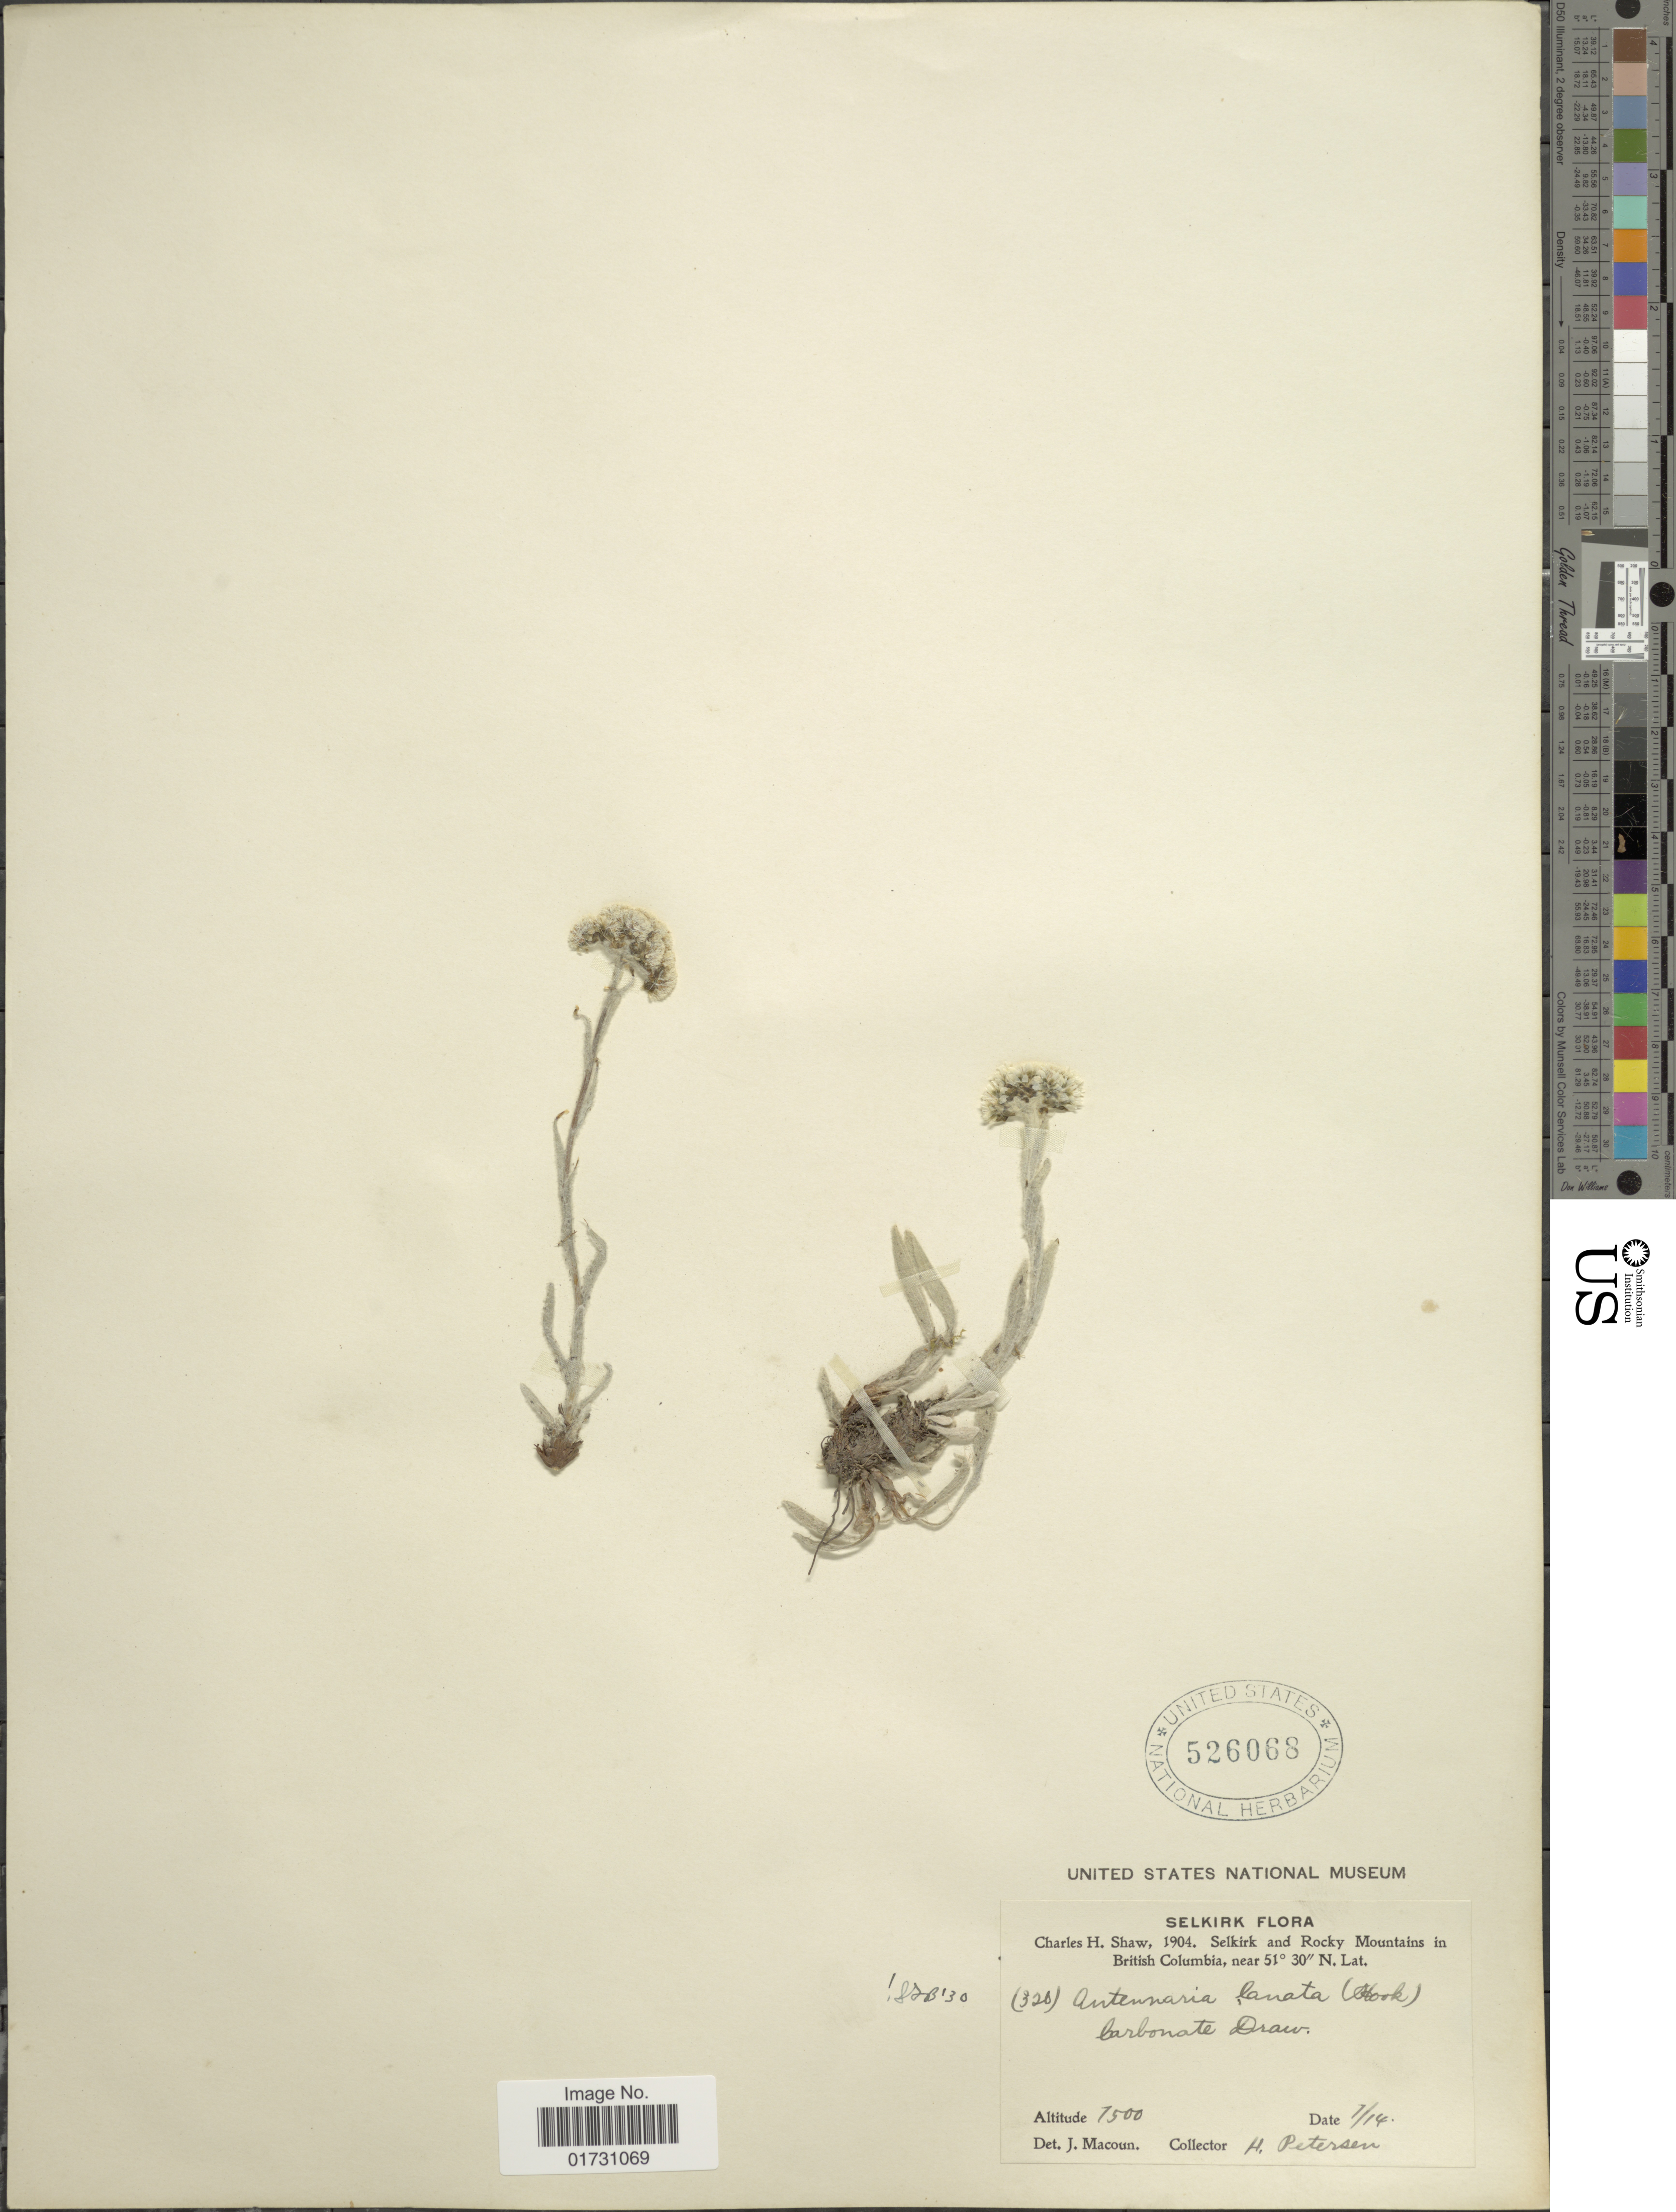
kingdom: Plantae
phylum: Tracheophyta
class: Magnoliopsida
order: Asterales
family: Asteraceae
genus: Antennaria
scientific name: Antennaria lanata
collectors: H. Petersen & C. H. Shaw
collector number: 328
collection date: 1904-01-14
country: Canada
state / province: British Columbia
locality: Selkirk and Rocky Mountains in Britisch Columbia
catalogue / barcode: US 526068